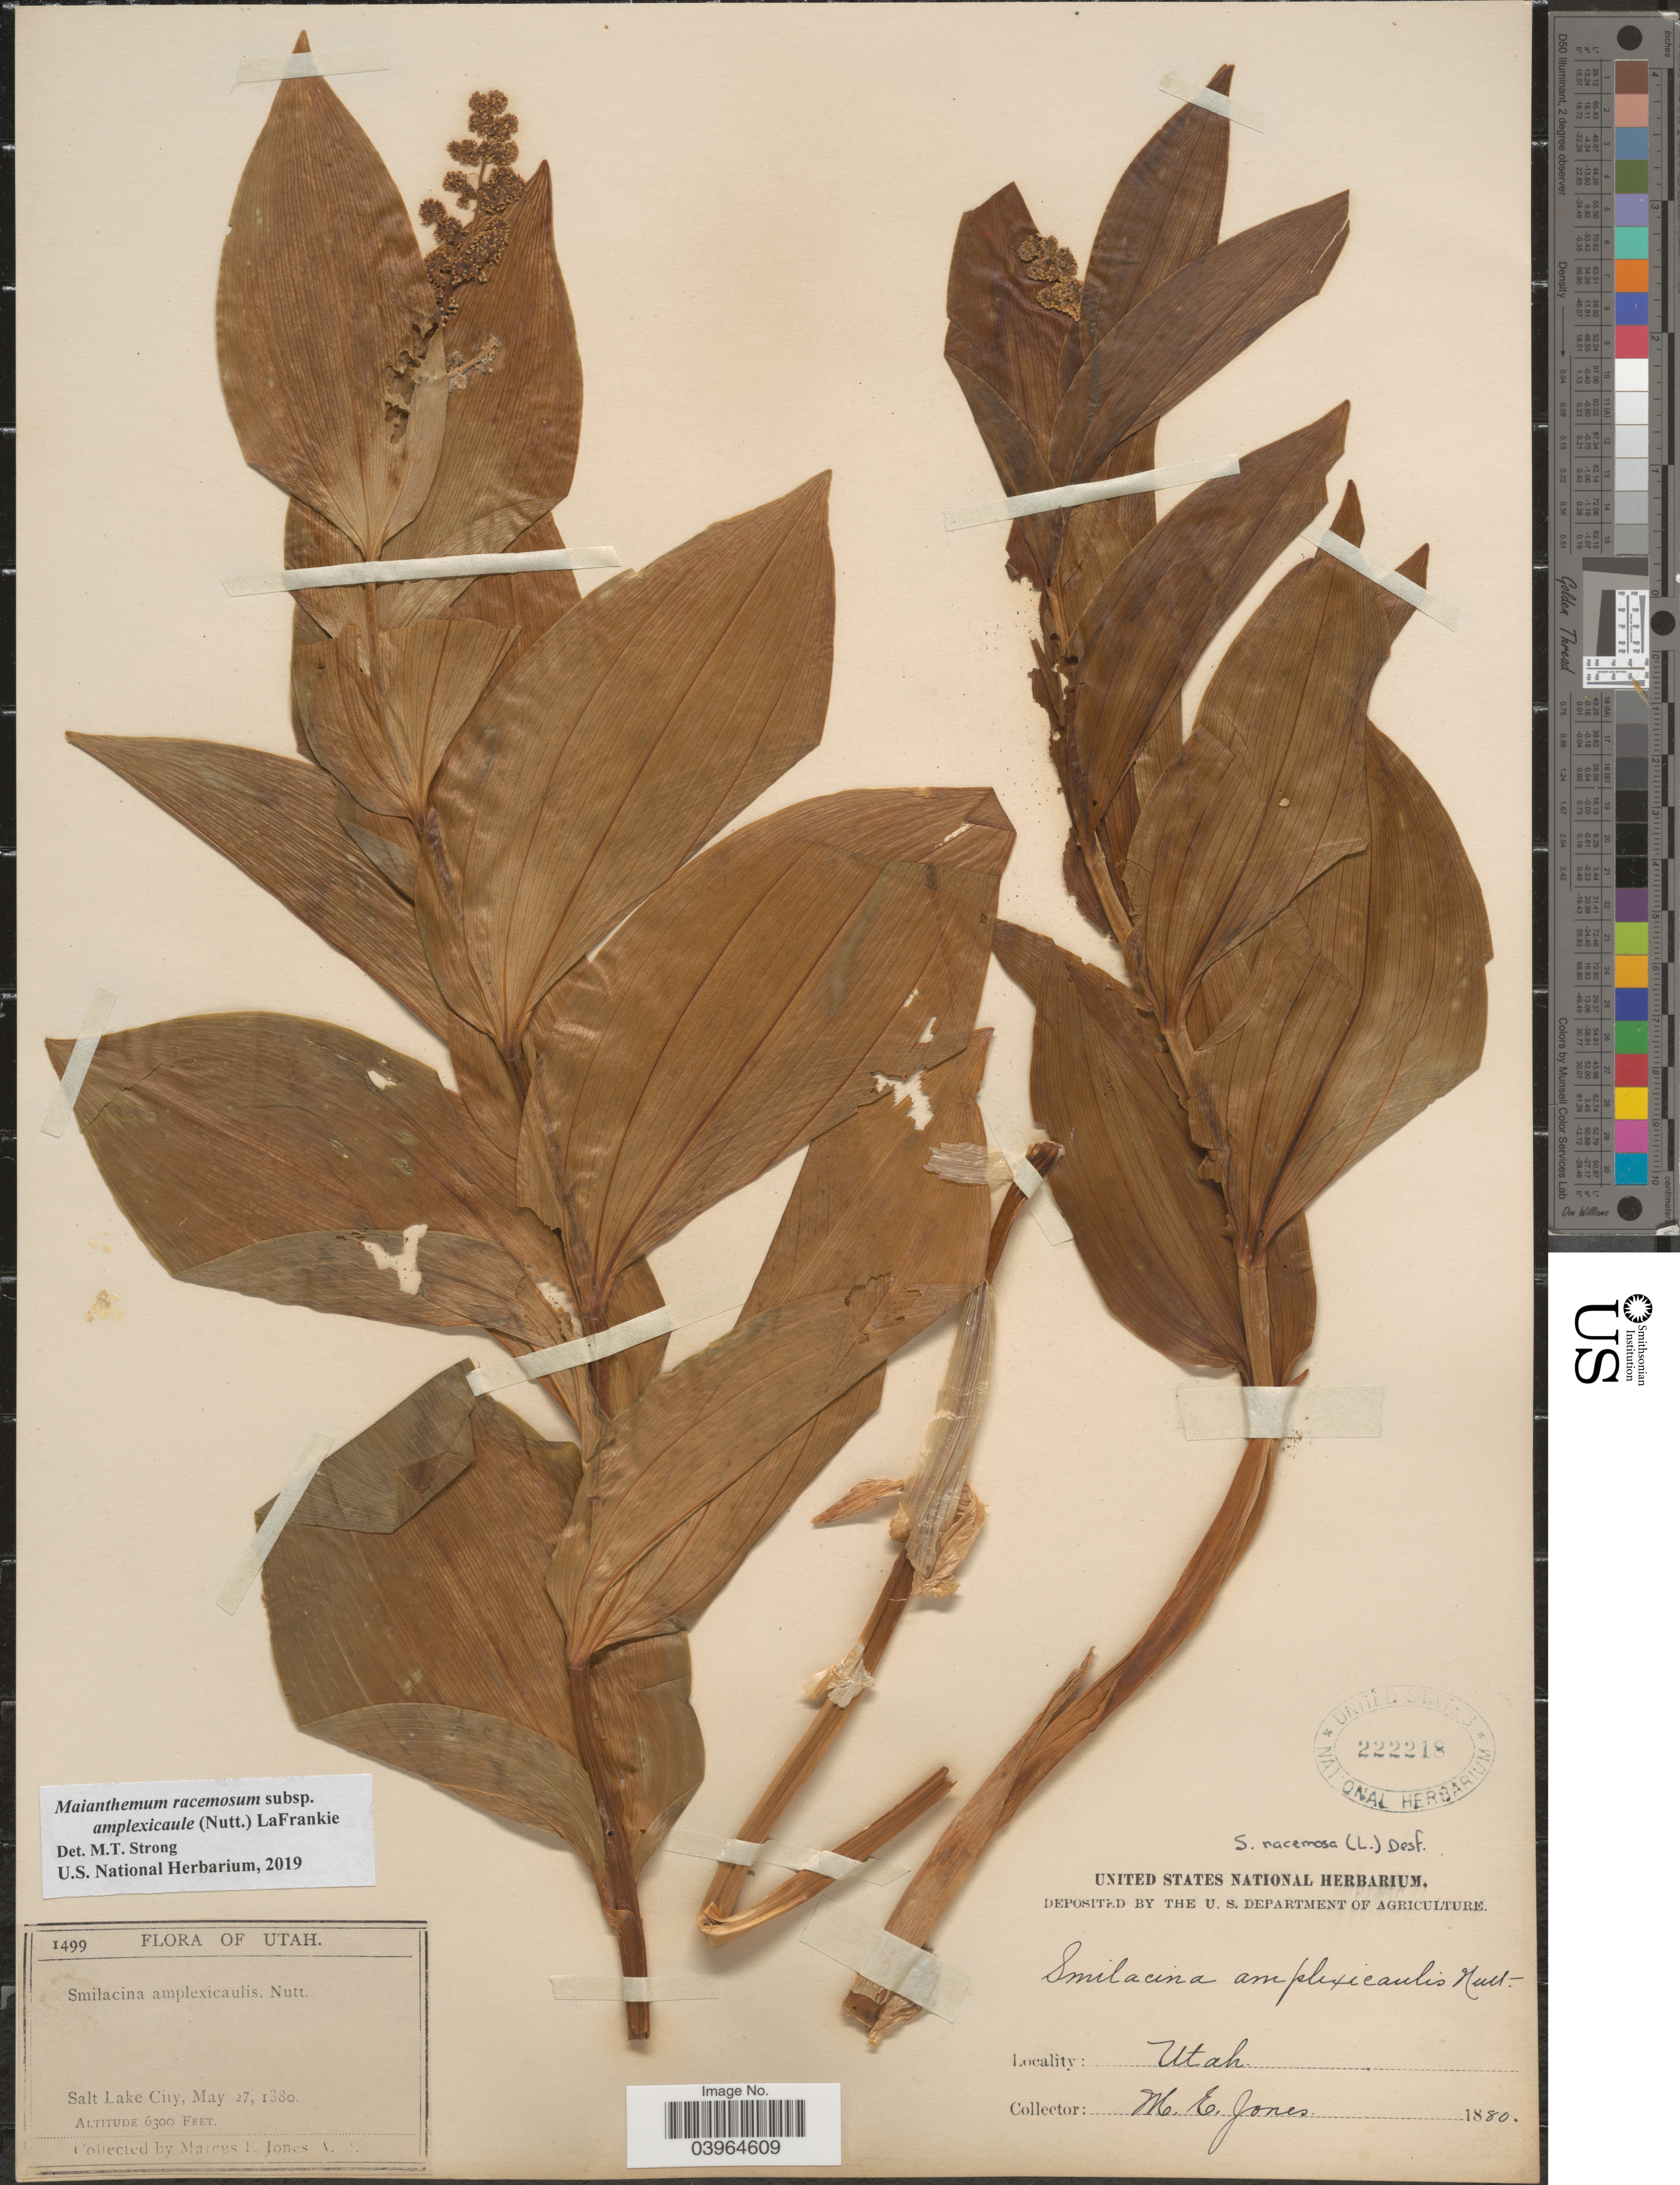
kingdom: Plantae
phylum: Tracheophyta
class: Liliopsida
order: Asparagales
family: Asparagaceae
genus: Maianthemum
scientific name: Maianthemum racemosum subsp. amplexicaule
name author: (Nutt.) LaFrankie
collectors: M. E. Jones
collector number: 1499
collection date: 1880-05-27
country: United States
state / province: Utah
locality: Salt Lake City.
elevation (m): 1920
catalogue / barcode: US 222218